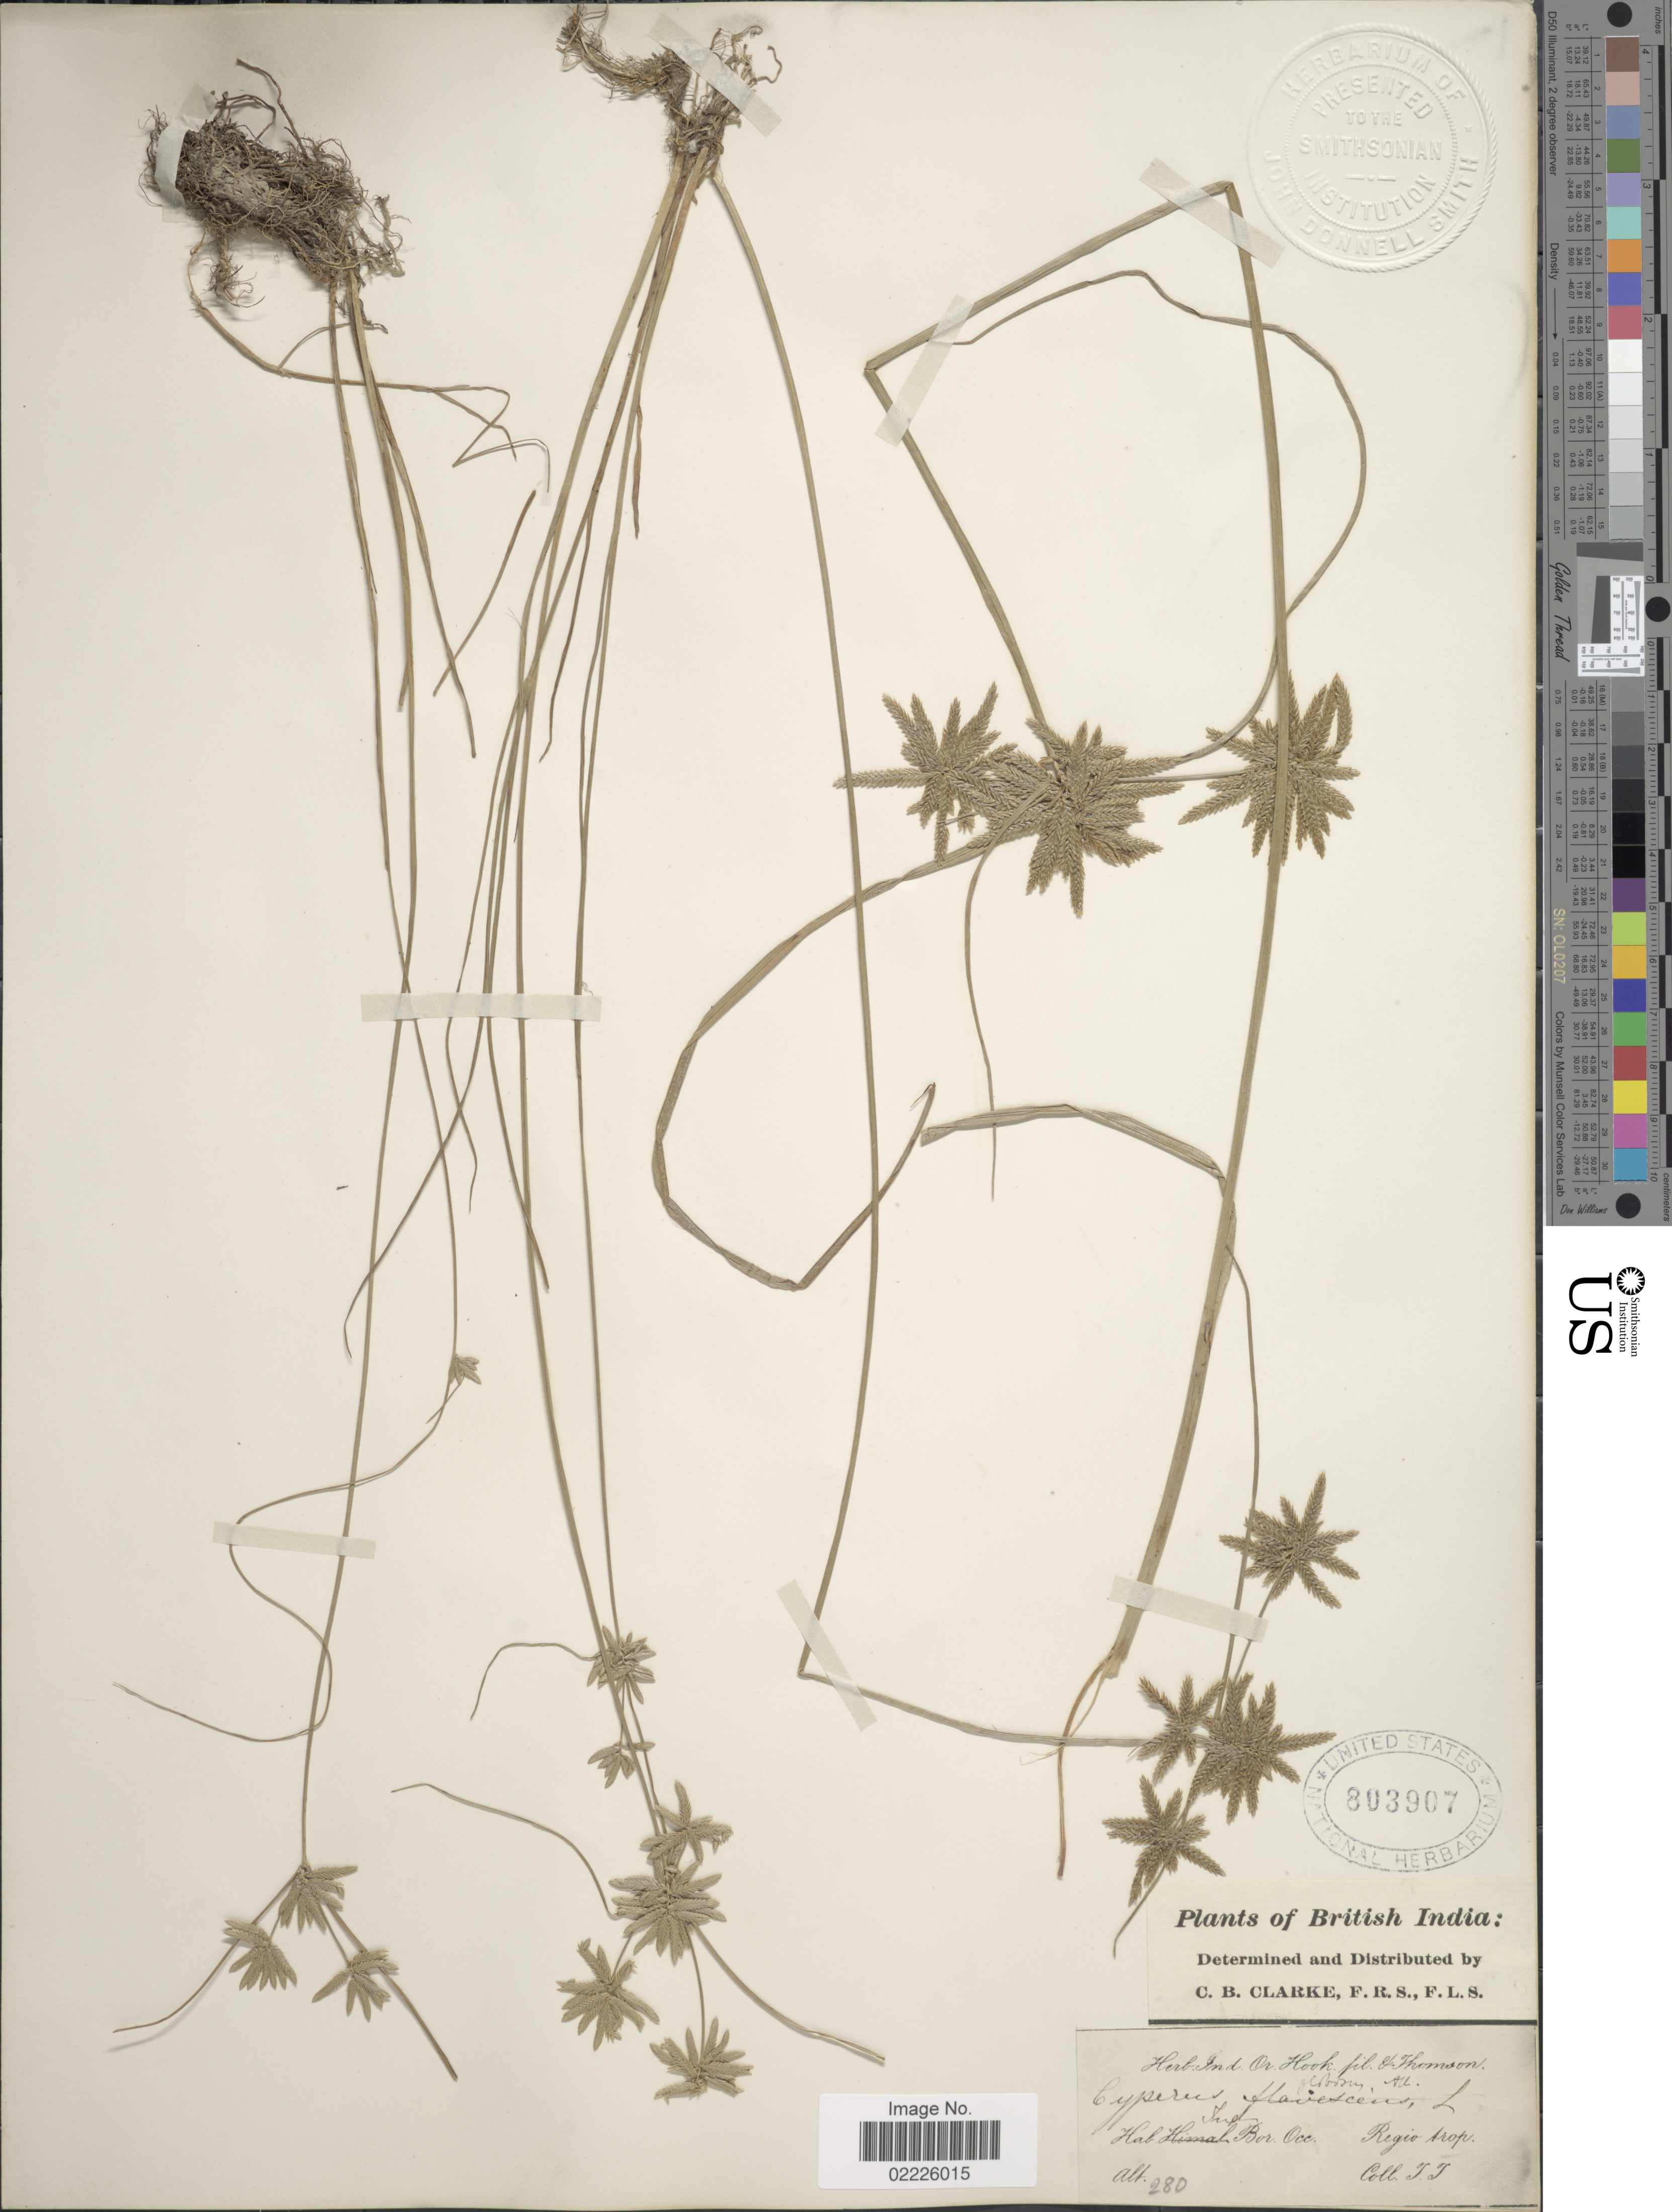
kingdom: Plantae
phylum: Tracheophyta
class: Liliopsida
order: Poales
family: Cyperaceae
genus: Cyperus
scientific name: Cyperus flavidus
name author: Retz.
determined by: Strong, Mark T., (BOT), Smithsonian Institution - National Museum of Natural History (UNITED STATES)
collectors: T. Thomson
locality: British India, Ind. Bor. Occ., Regio trop.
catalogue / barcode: US 803907